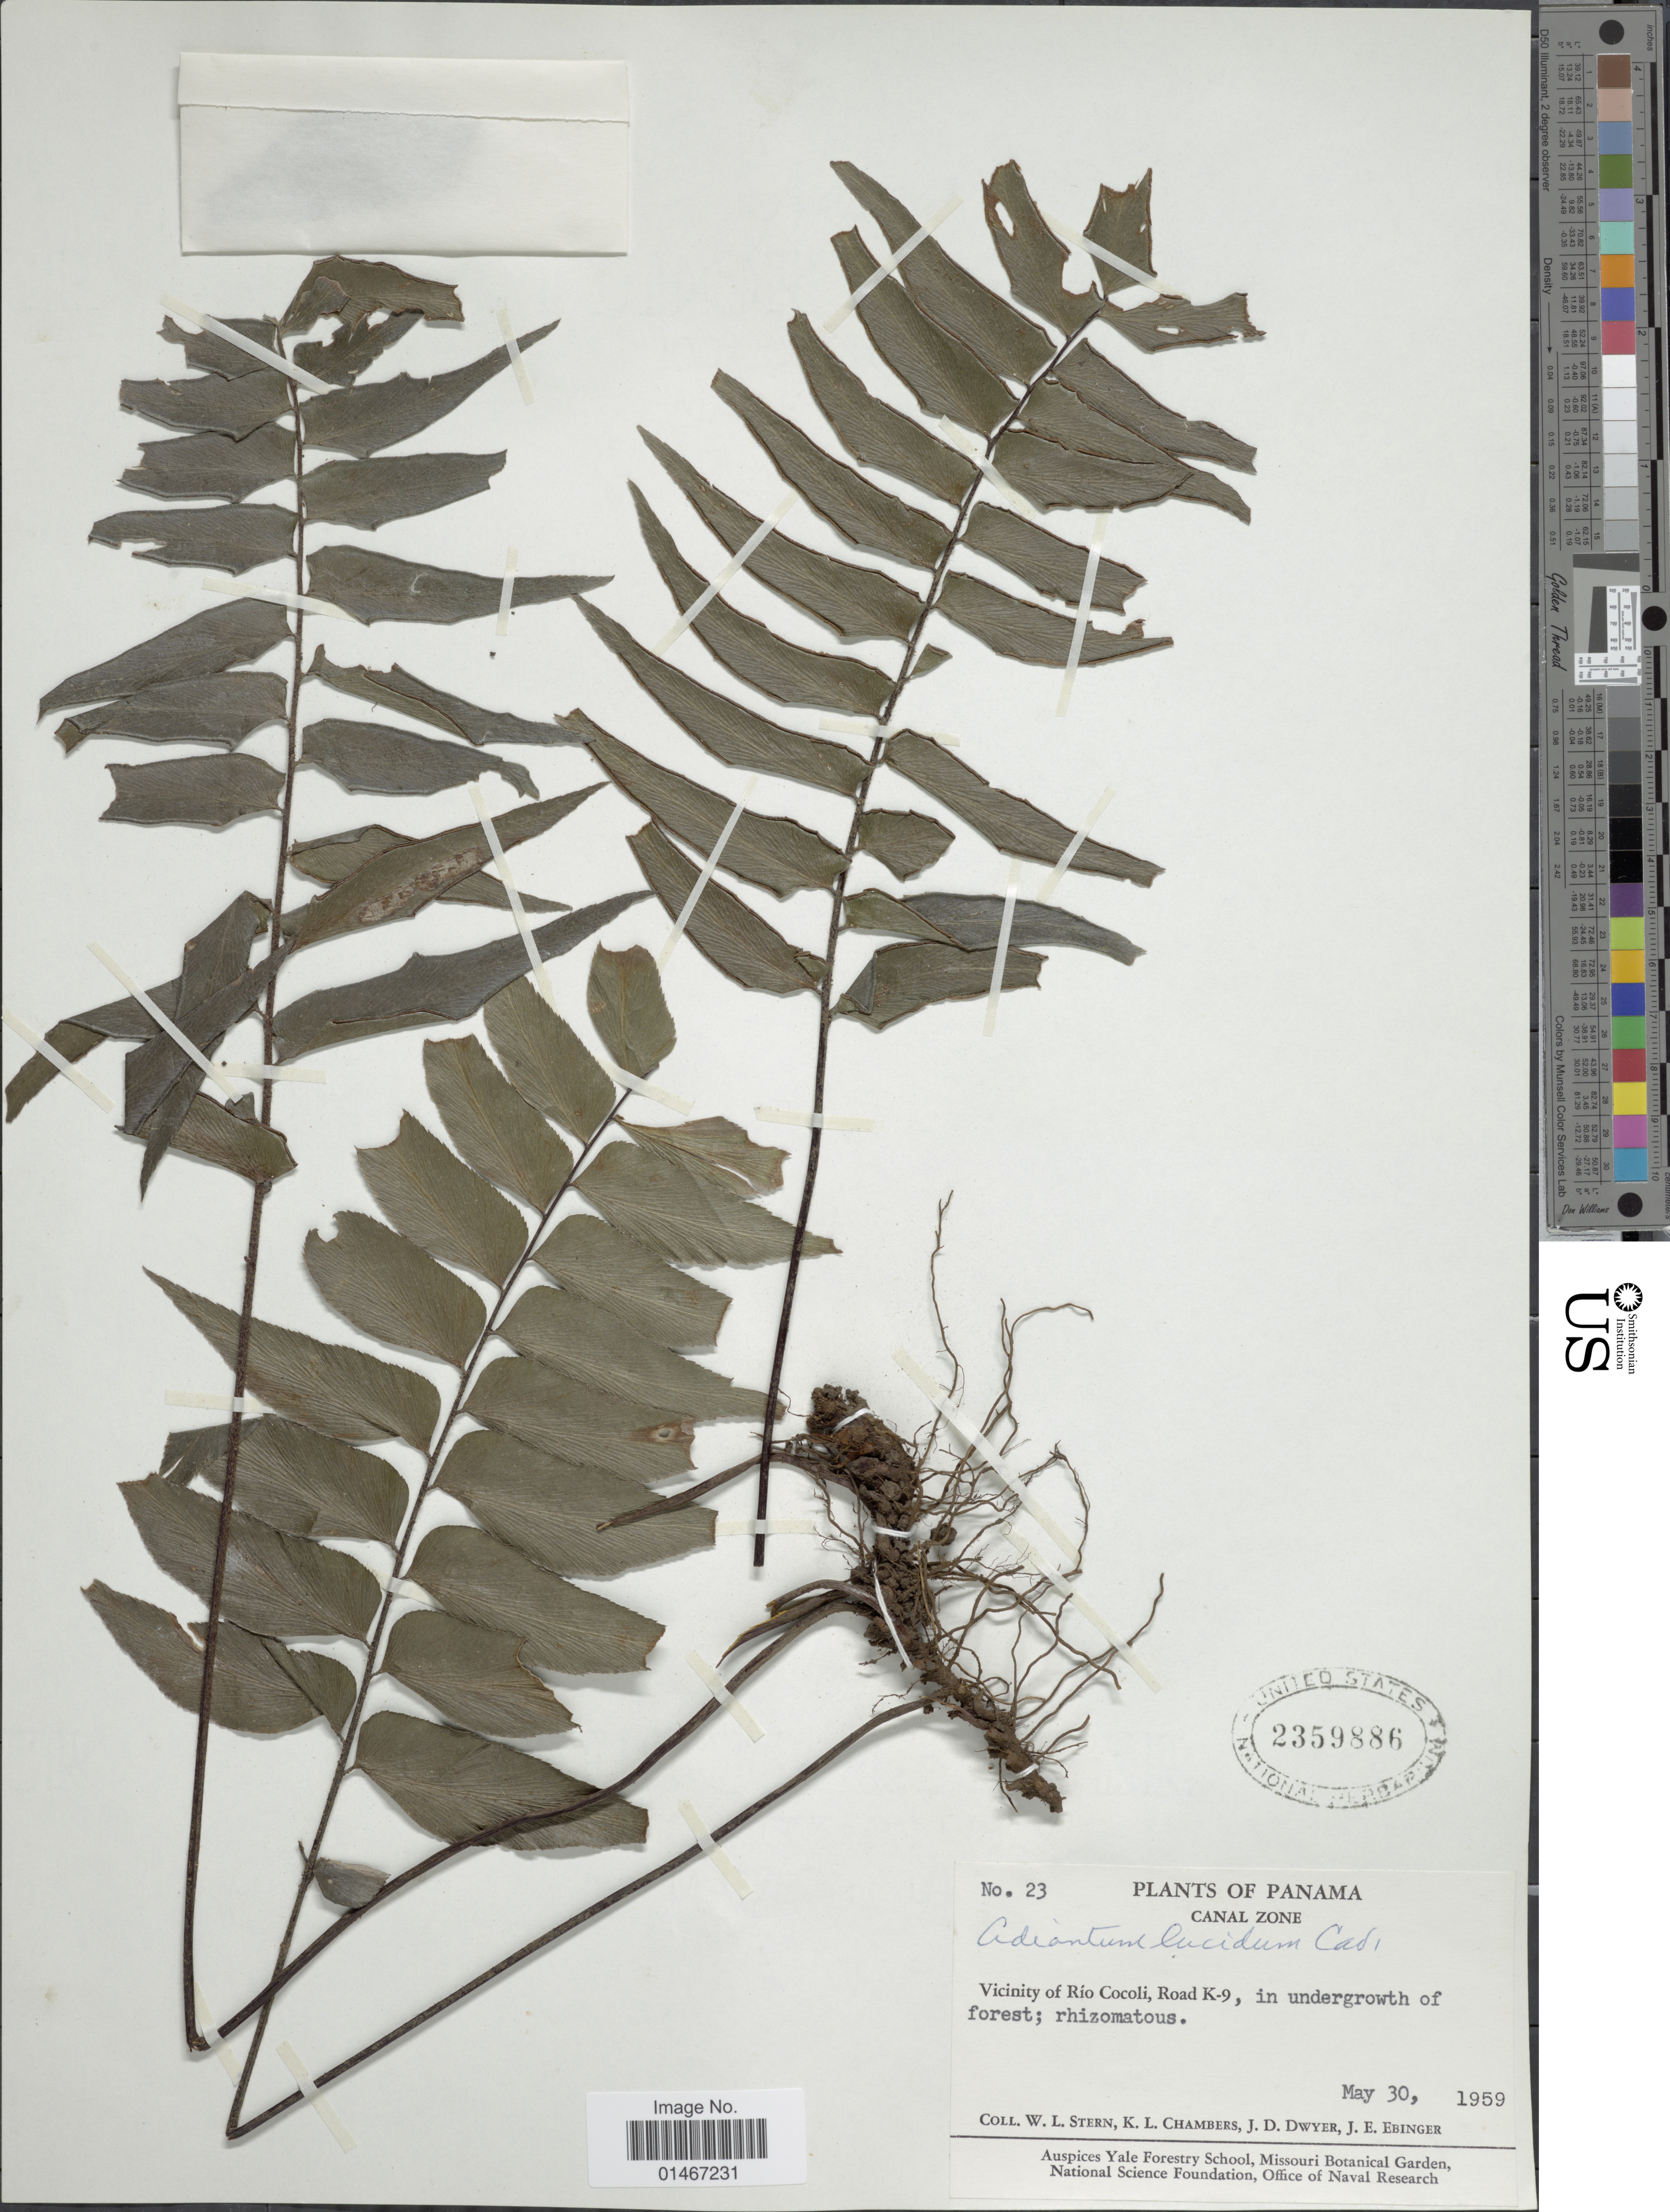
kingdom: Plantae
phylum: Tracheophyta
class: Polypodiopsida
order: Polypodiales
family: Pteridaceae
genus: Adiantum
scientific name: Adiantum lucidum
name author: (Cav.) Sw.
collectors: W. L. Stern, K. Chambers, J. D. Dwyer & J. Ebinger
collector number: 23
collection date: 1959-05-30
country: Panama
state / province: Panamá Oeste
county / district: Canal Zone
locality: Vicinity of Rio Cocoli, Road K-9.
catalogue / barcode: US 2359886